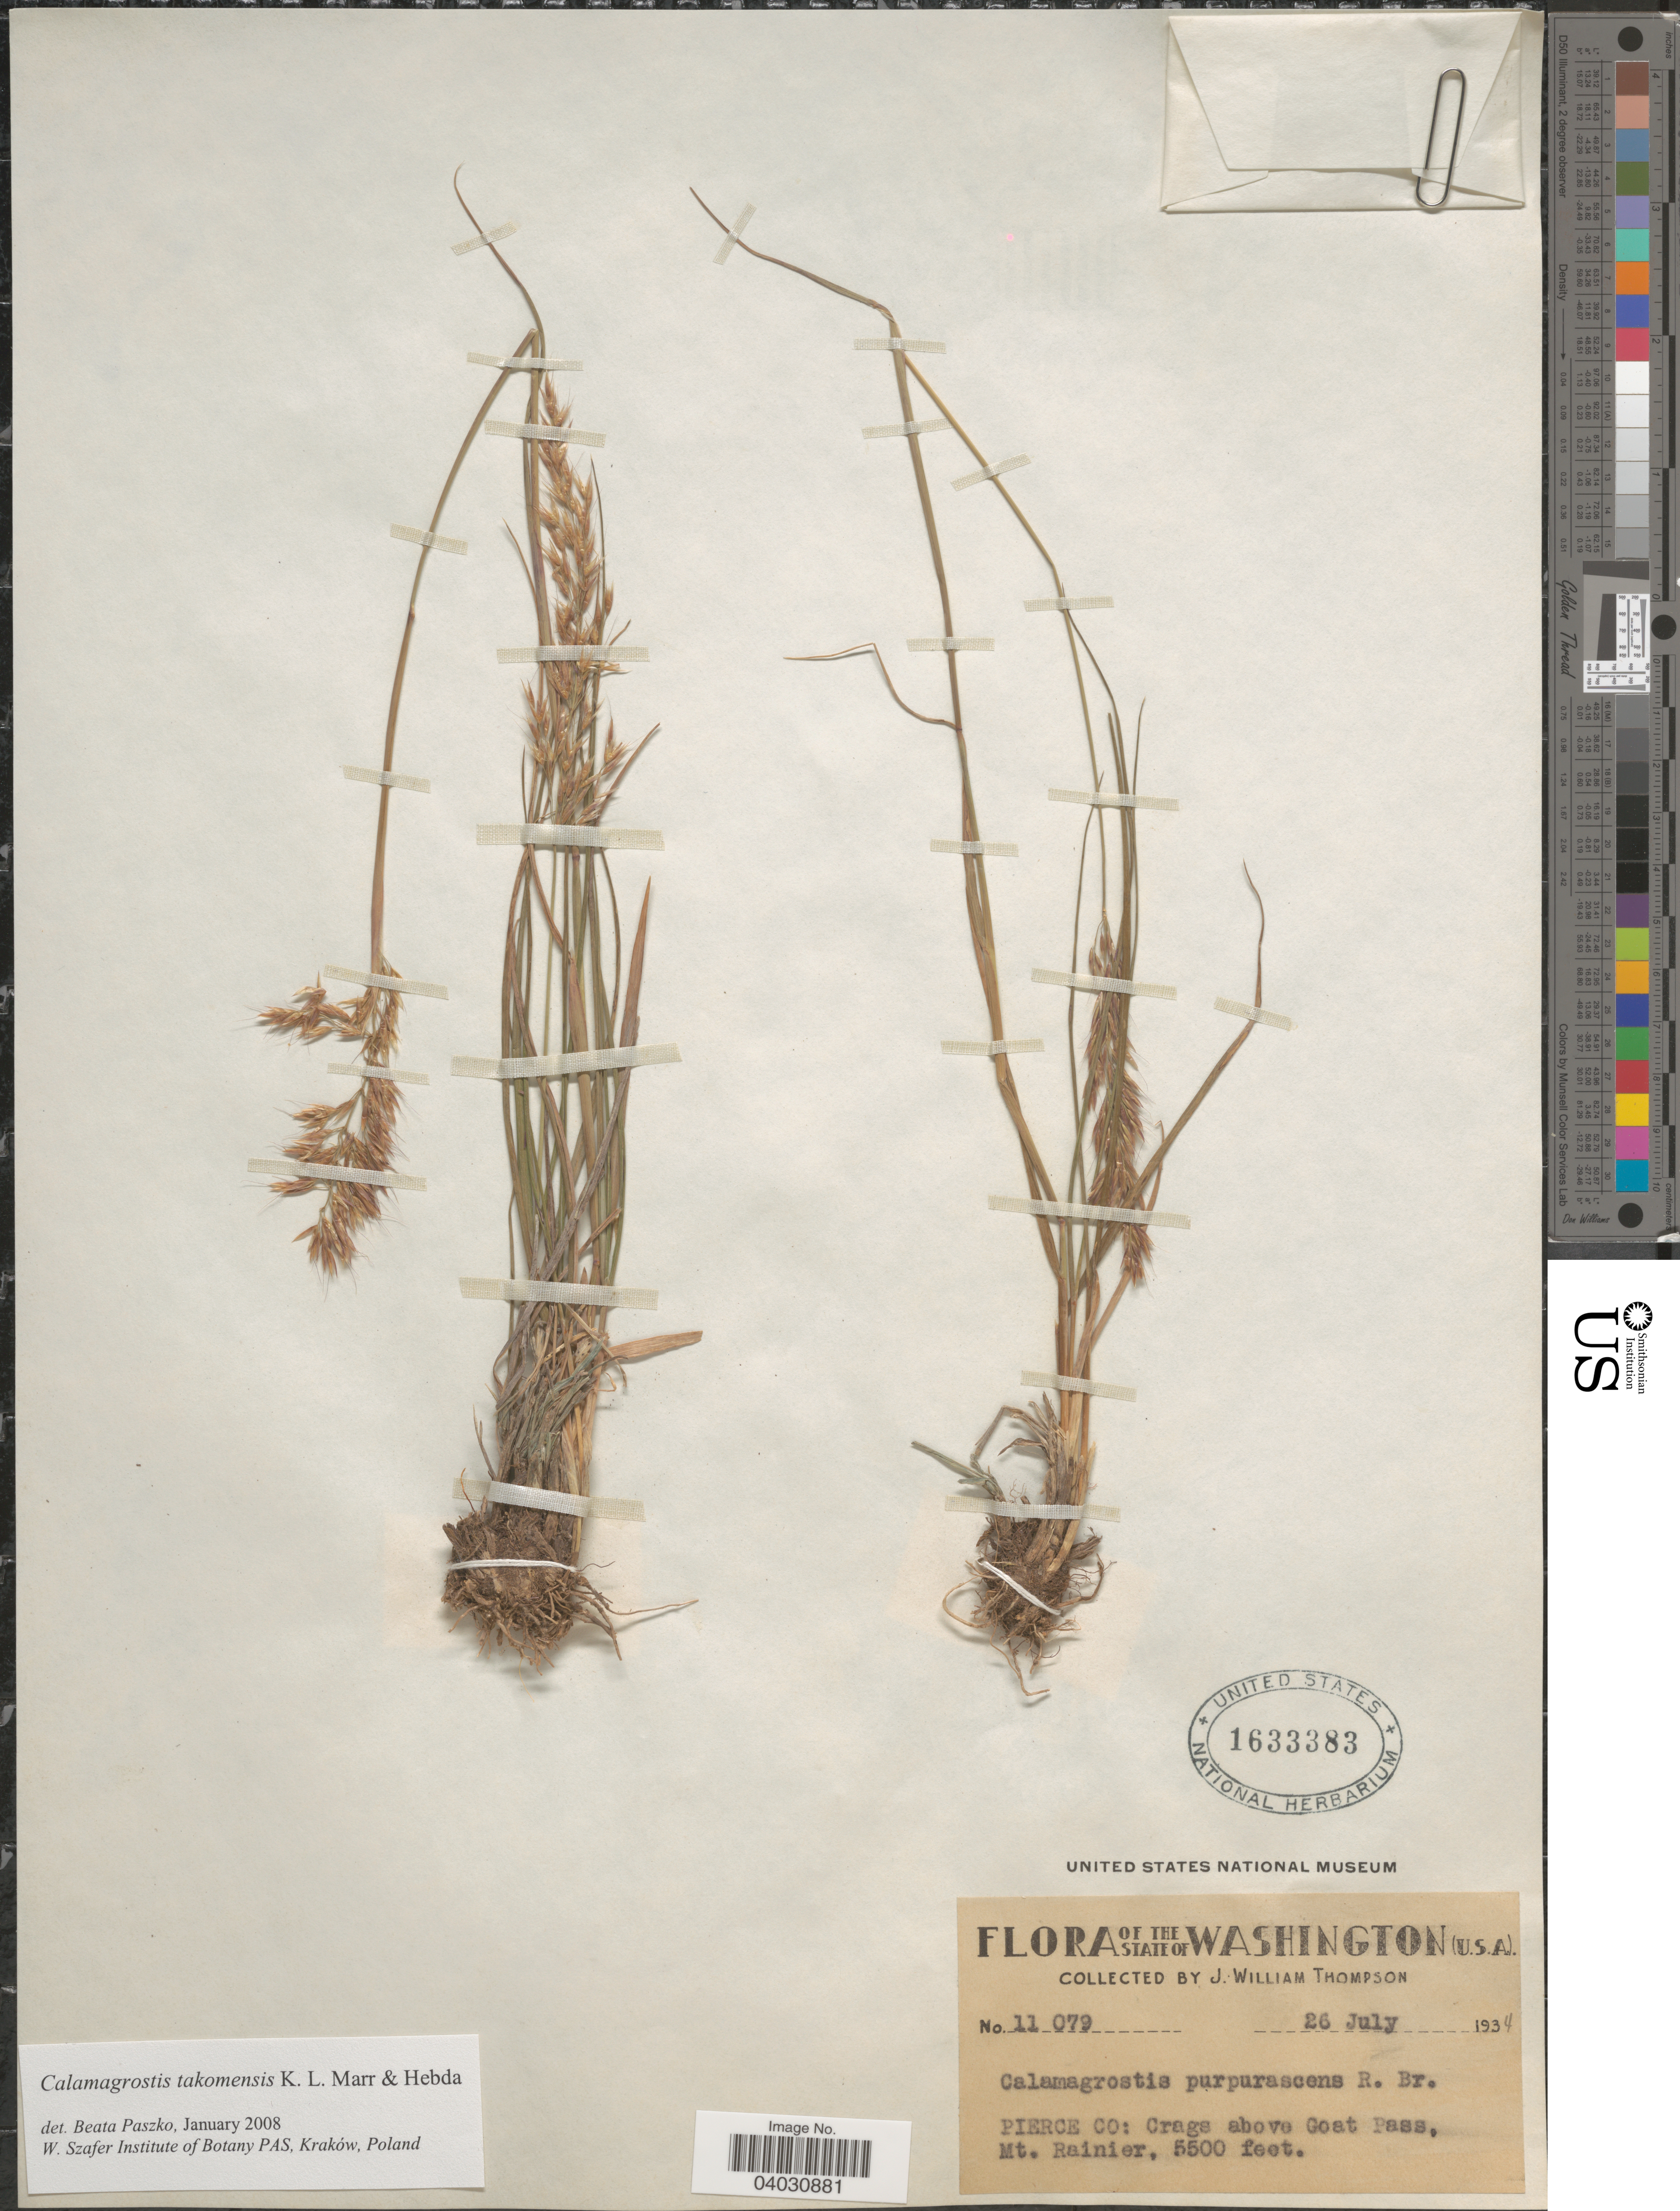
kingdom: Plantae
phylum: Tracheophyta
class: Liliopsida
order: Poales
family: Poaceae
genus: Calamagrostis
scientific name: Calamagrostis tacomensis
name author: K. Marr & Hebda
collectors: J. W. Thompson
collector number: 11079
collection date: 1934-07-26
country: United States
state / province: Washington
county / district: Pierce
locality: Pierce Co: Crags above Goat Pass, Mt. Rainier.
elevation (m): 1676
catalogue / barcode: US 1633383